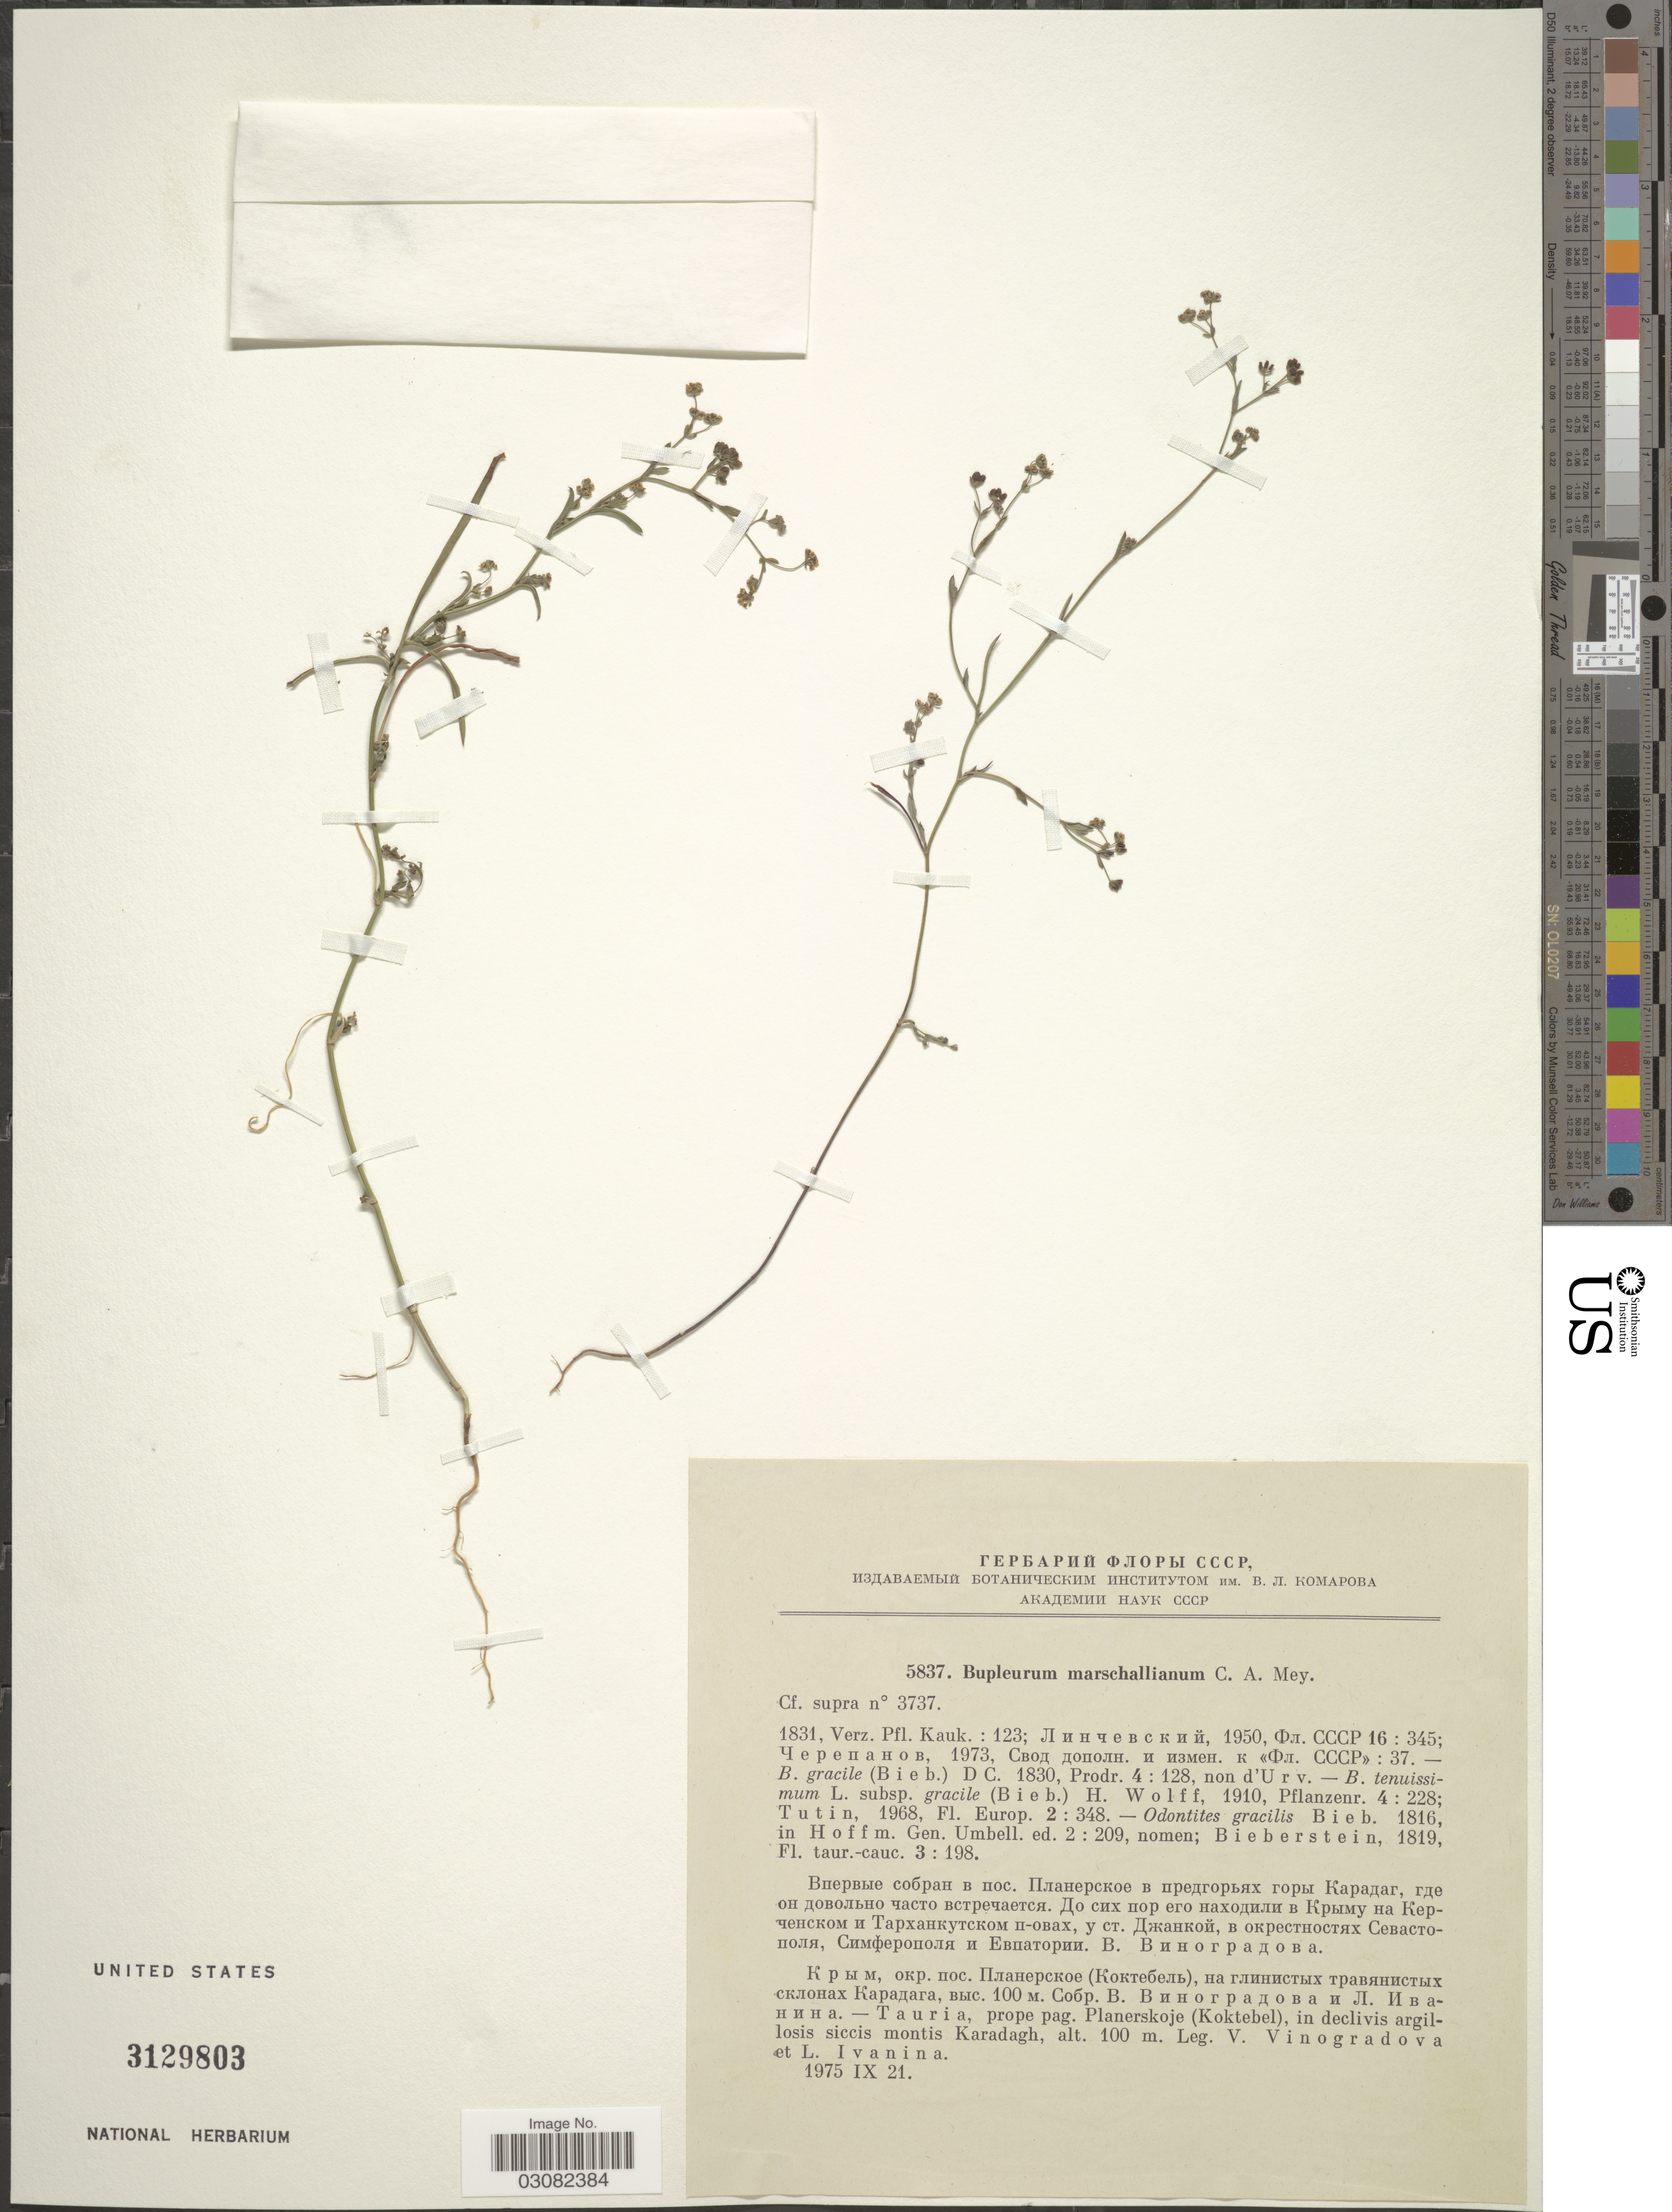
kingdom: Plantae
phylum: Tracheophyta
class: Magnoliopsida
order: Apiales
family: Apiaceae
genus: Bupleurum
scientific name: Bupleurum marschallianum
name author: C.A. Mey.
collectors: V. Vinogradova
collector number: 5837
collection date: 1975-09-21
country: Ukraine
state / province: Crimea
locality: Tauria, prope pag. Planerskoje (Koktebel), in declivis argillosis siccis montis Karadagh.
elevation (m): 100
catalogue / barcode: US 2129803